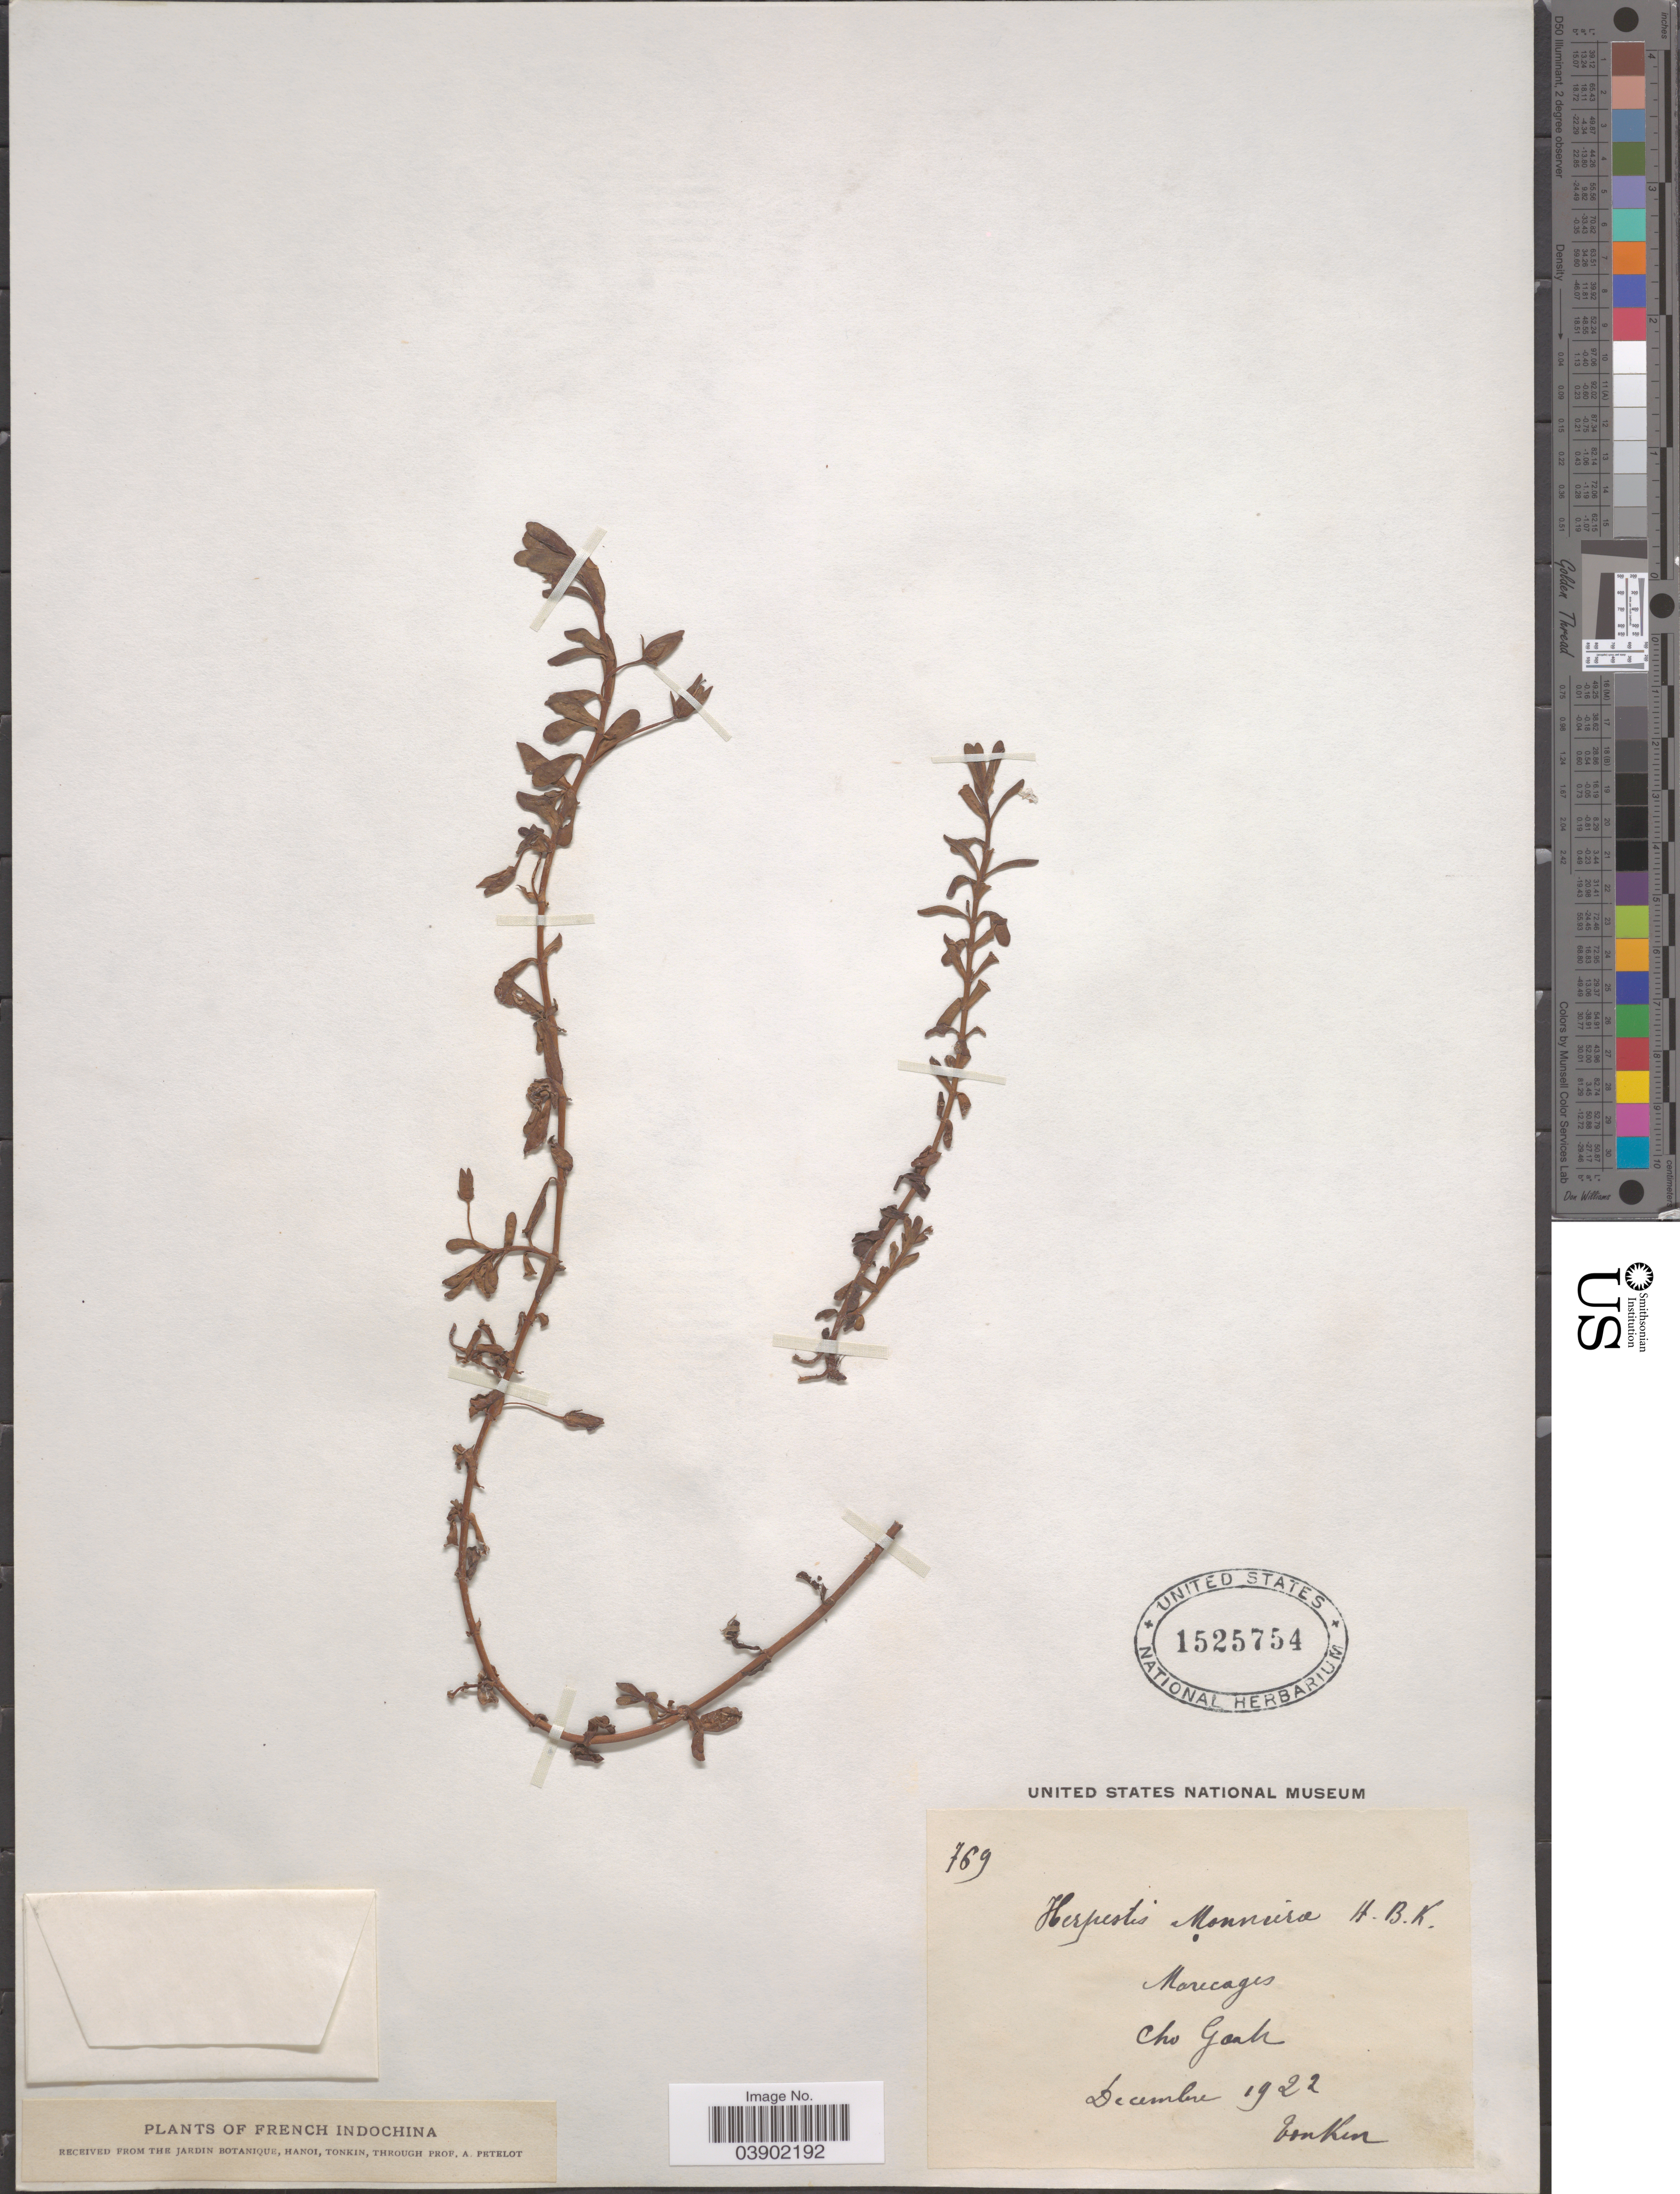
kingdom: Plantae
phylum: Tracheophyta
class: Magnoliopsida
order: Lamiales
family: Plantaginaceae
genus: Bacopa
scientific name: Bacopa monnieri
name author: (L.) Wettst.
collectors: P. A. Pételot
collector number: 769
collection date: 1922-12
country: Vietnam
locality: French Indochina. Morecages. Cho Ganh.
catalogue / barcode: US 1525754